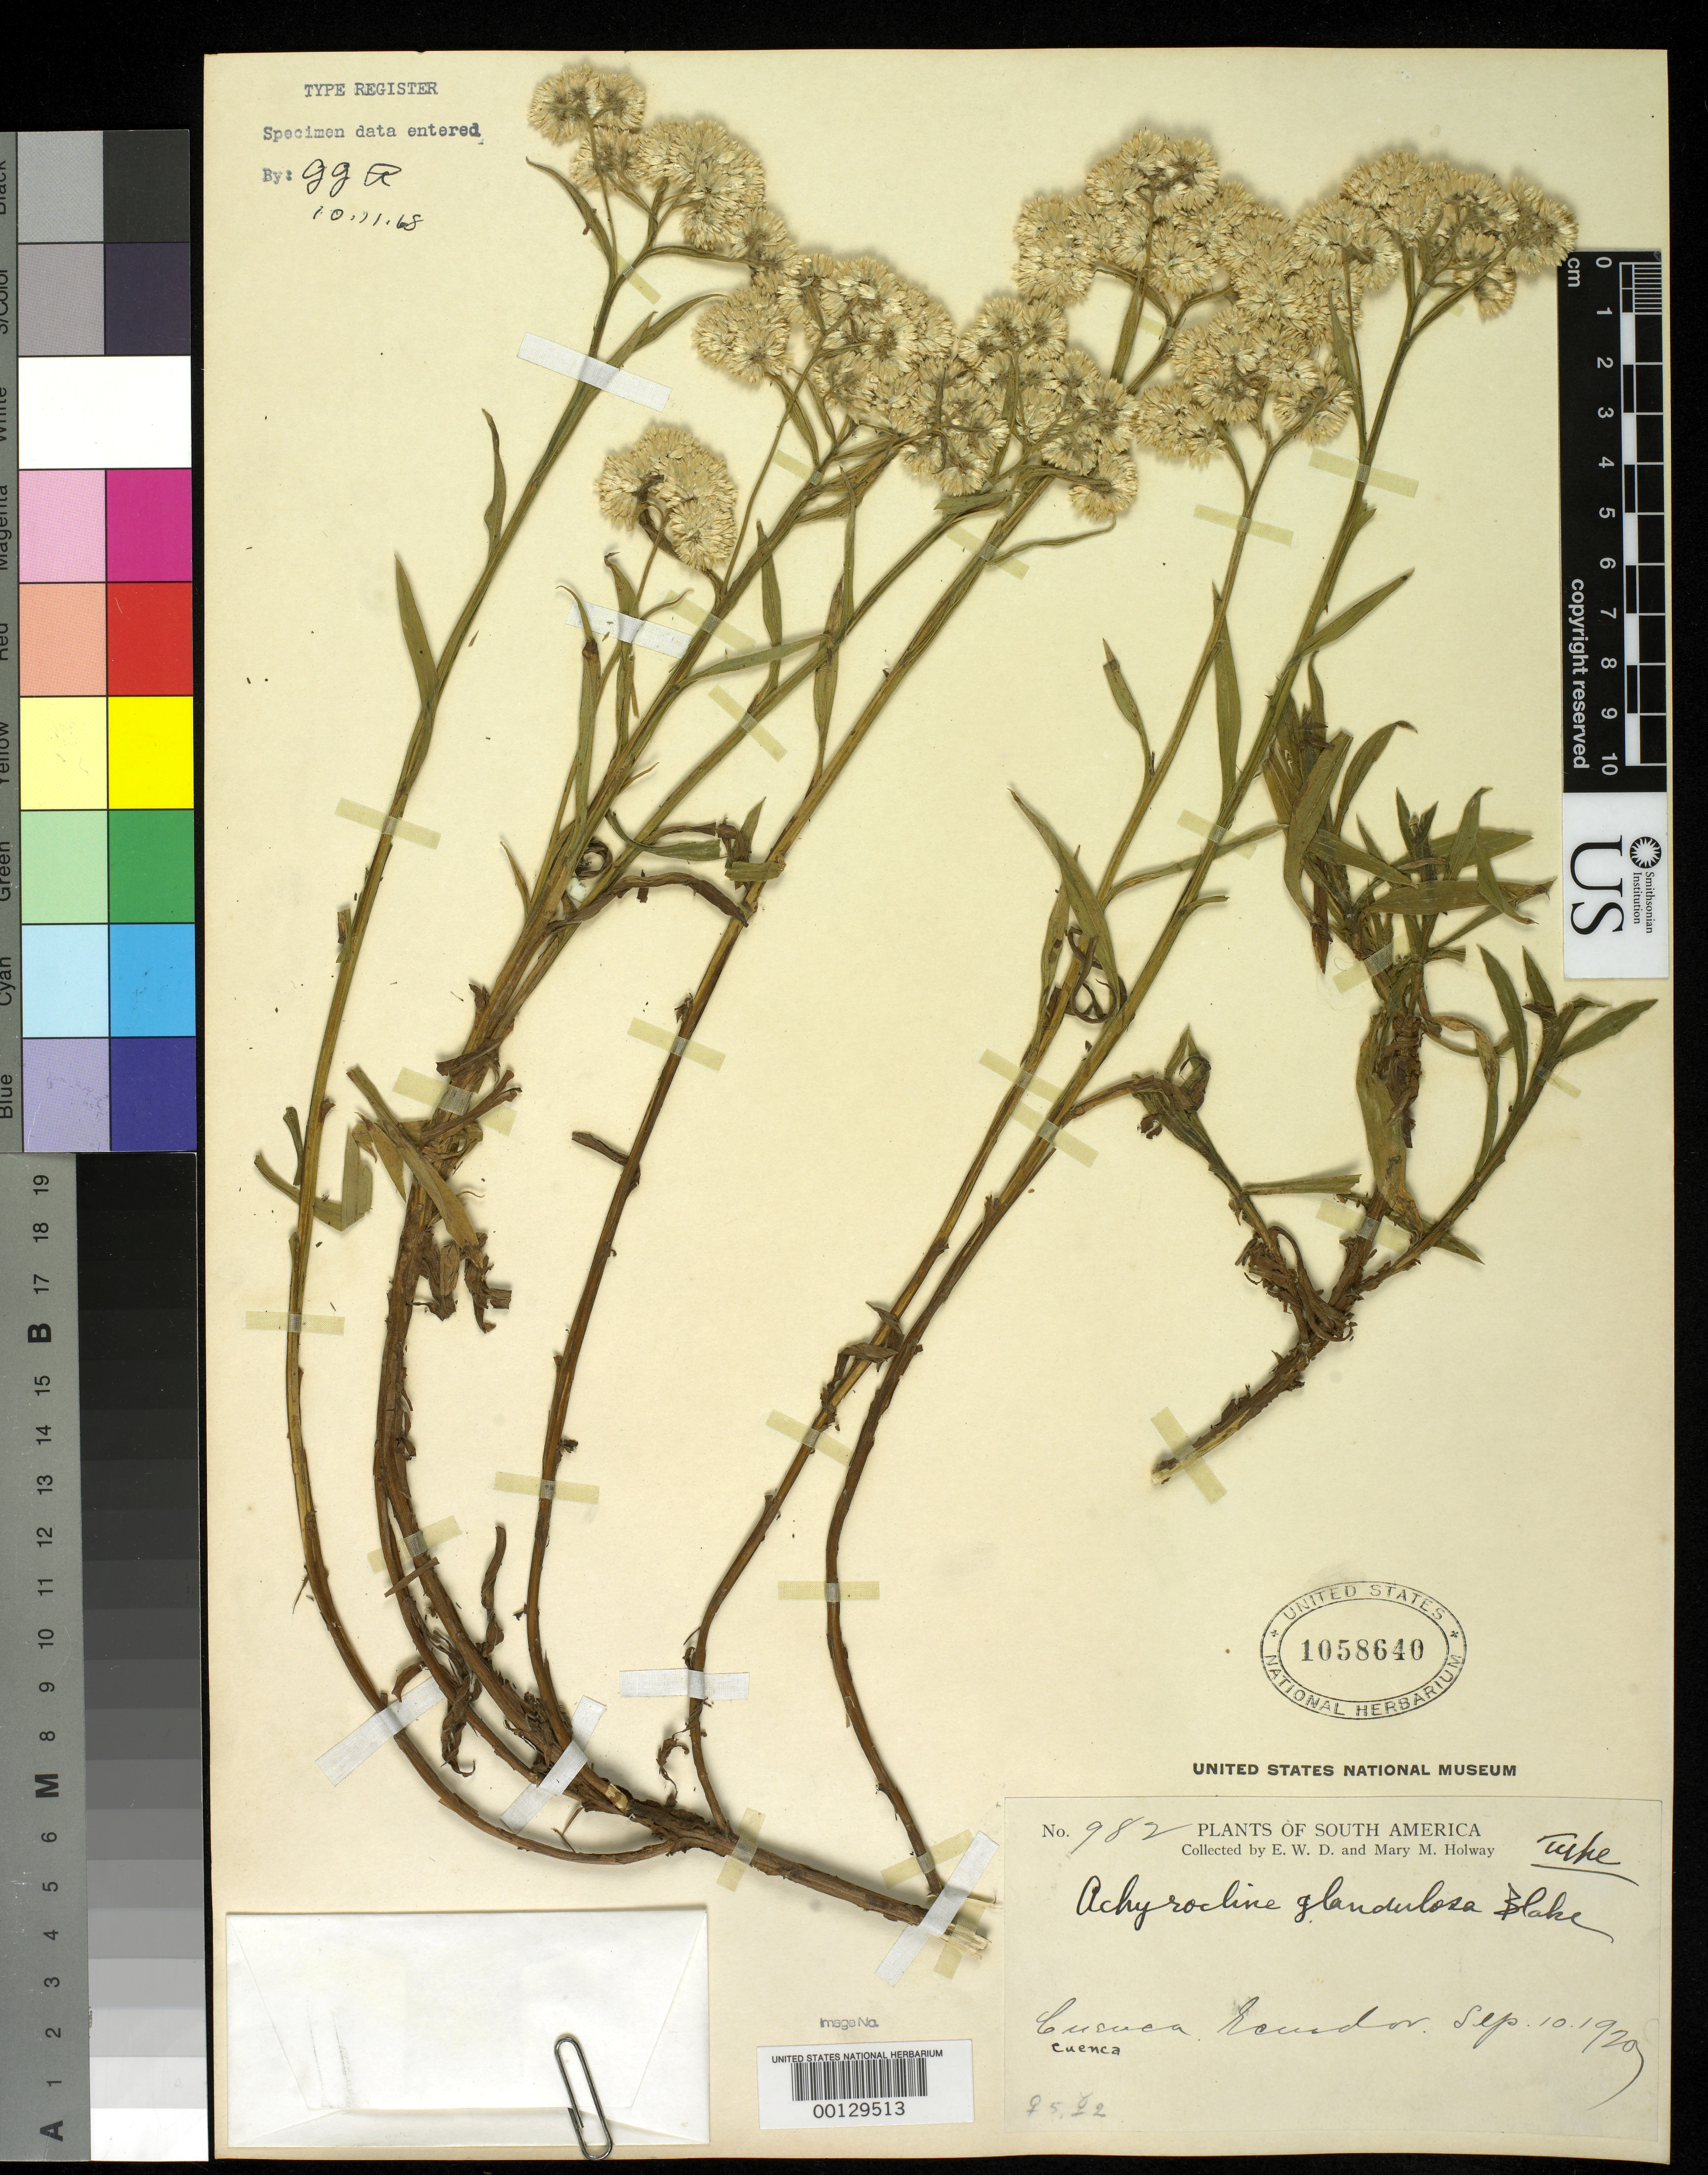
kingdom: Plantae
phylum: Tracheophyta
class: Magnoliopsida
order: Asterales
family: Asteraceae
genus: Achyrocline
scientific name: Achyrocline glandulosa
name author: S.F. Blake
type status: Holotype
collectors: E. W. D. Holway & M. M. Holway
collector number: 982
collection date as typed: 10 Sep 1920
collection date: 1920-09-10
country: Ecuador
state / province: Azuay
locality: Cuenca.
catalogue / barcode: US 1058640